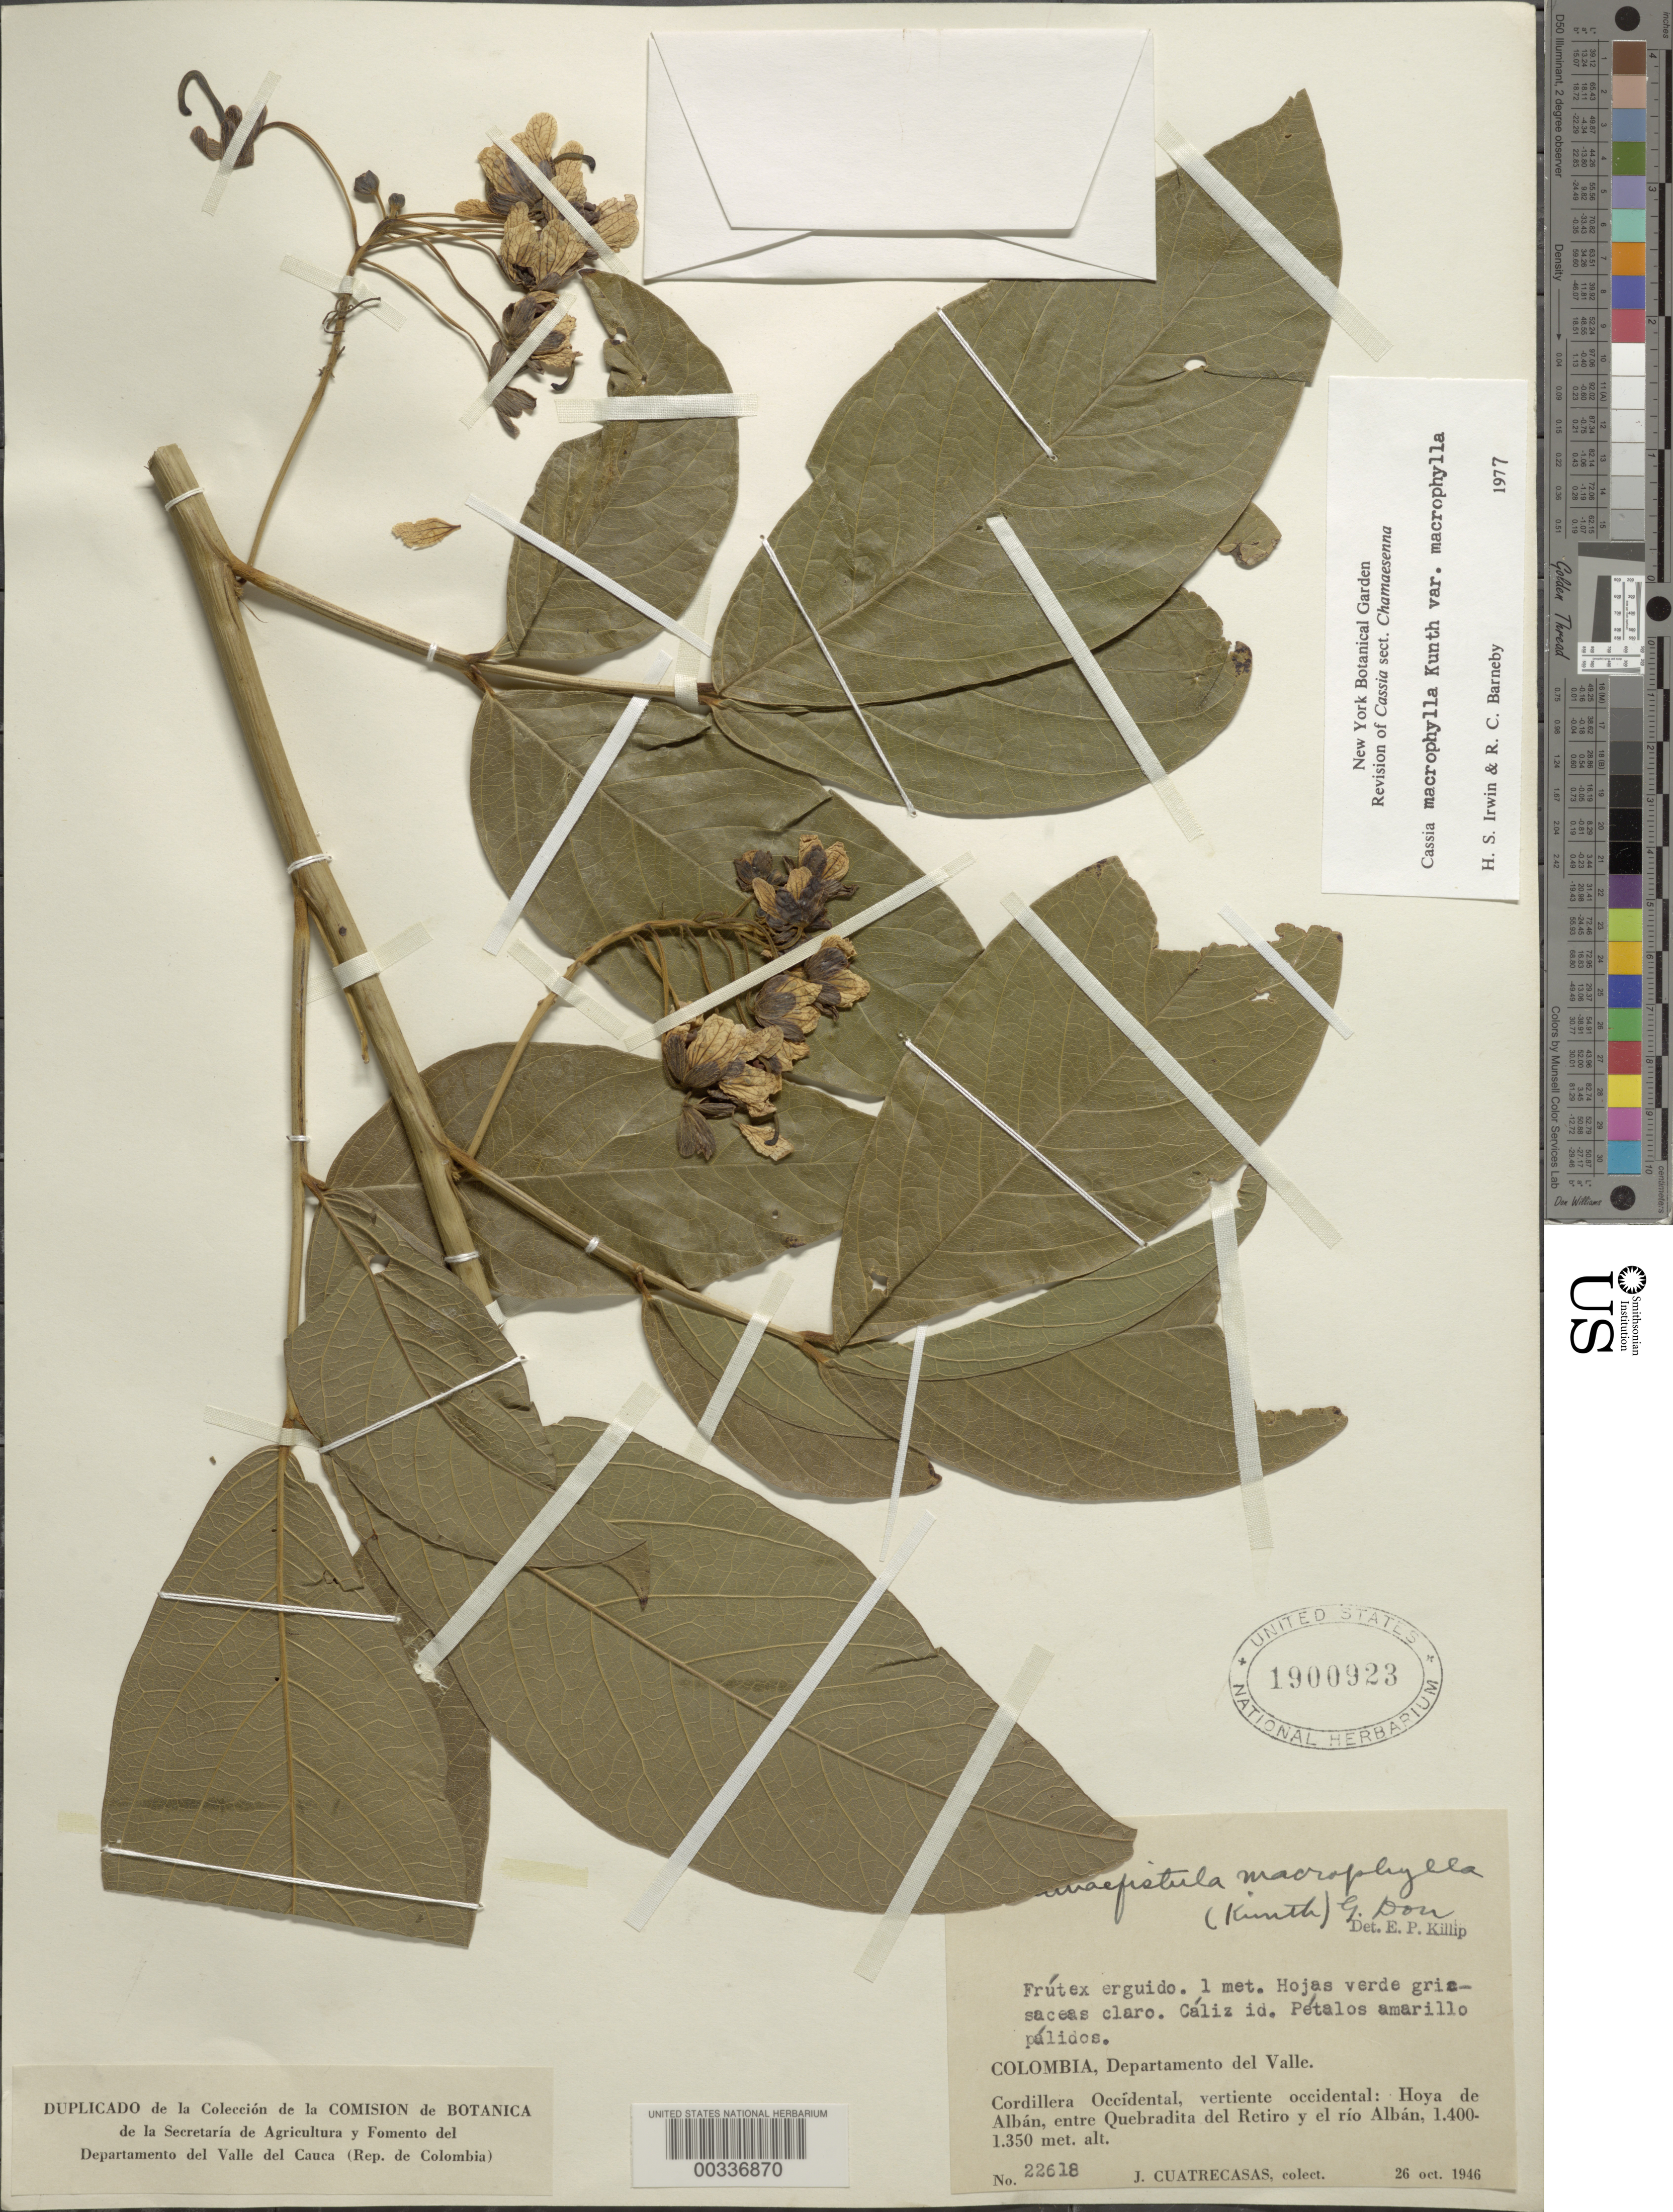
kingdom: Plantae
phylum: Tracheophyta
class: Magnoliopsida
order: Fabales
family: Fabaceae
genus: Senna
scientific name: Senna macrophylla var. macrophylla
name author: (Kunth) H.S. Irwin & Barneby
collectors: J. Cuatrecasas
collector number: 22618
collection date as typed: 26 Oct 1946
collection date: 1946-10-26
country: Colombia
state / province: Valle del Cauca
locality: Cordillera Occidental, Vertiente Occidental; Hoya de Alban between Quebradita del Retiro and Rio Alban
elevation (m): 1350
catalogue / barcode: US 1900923